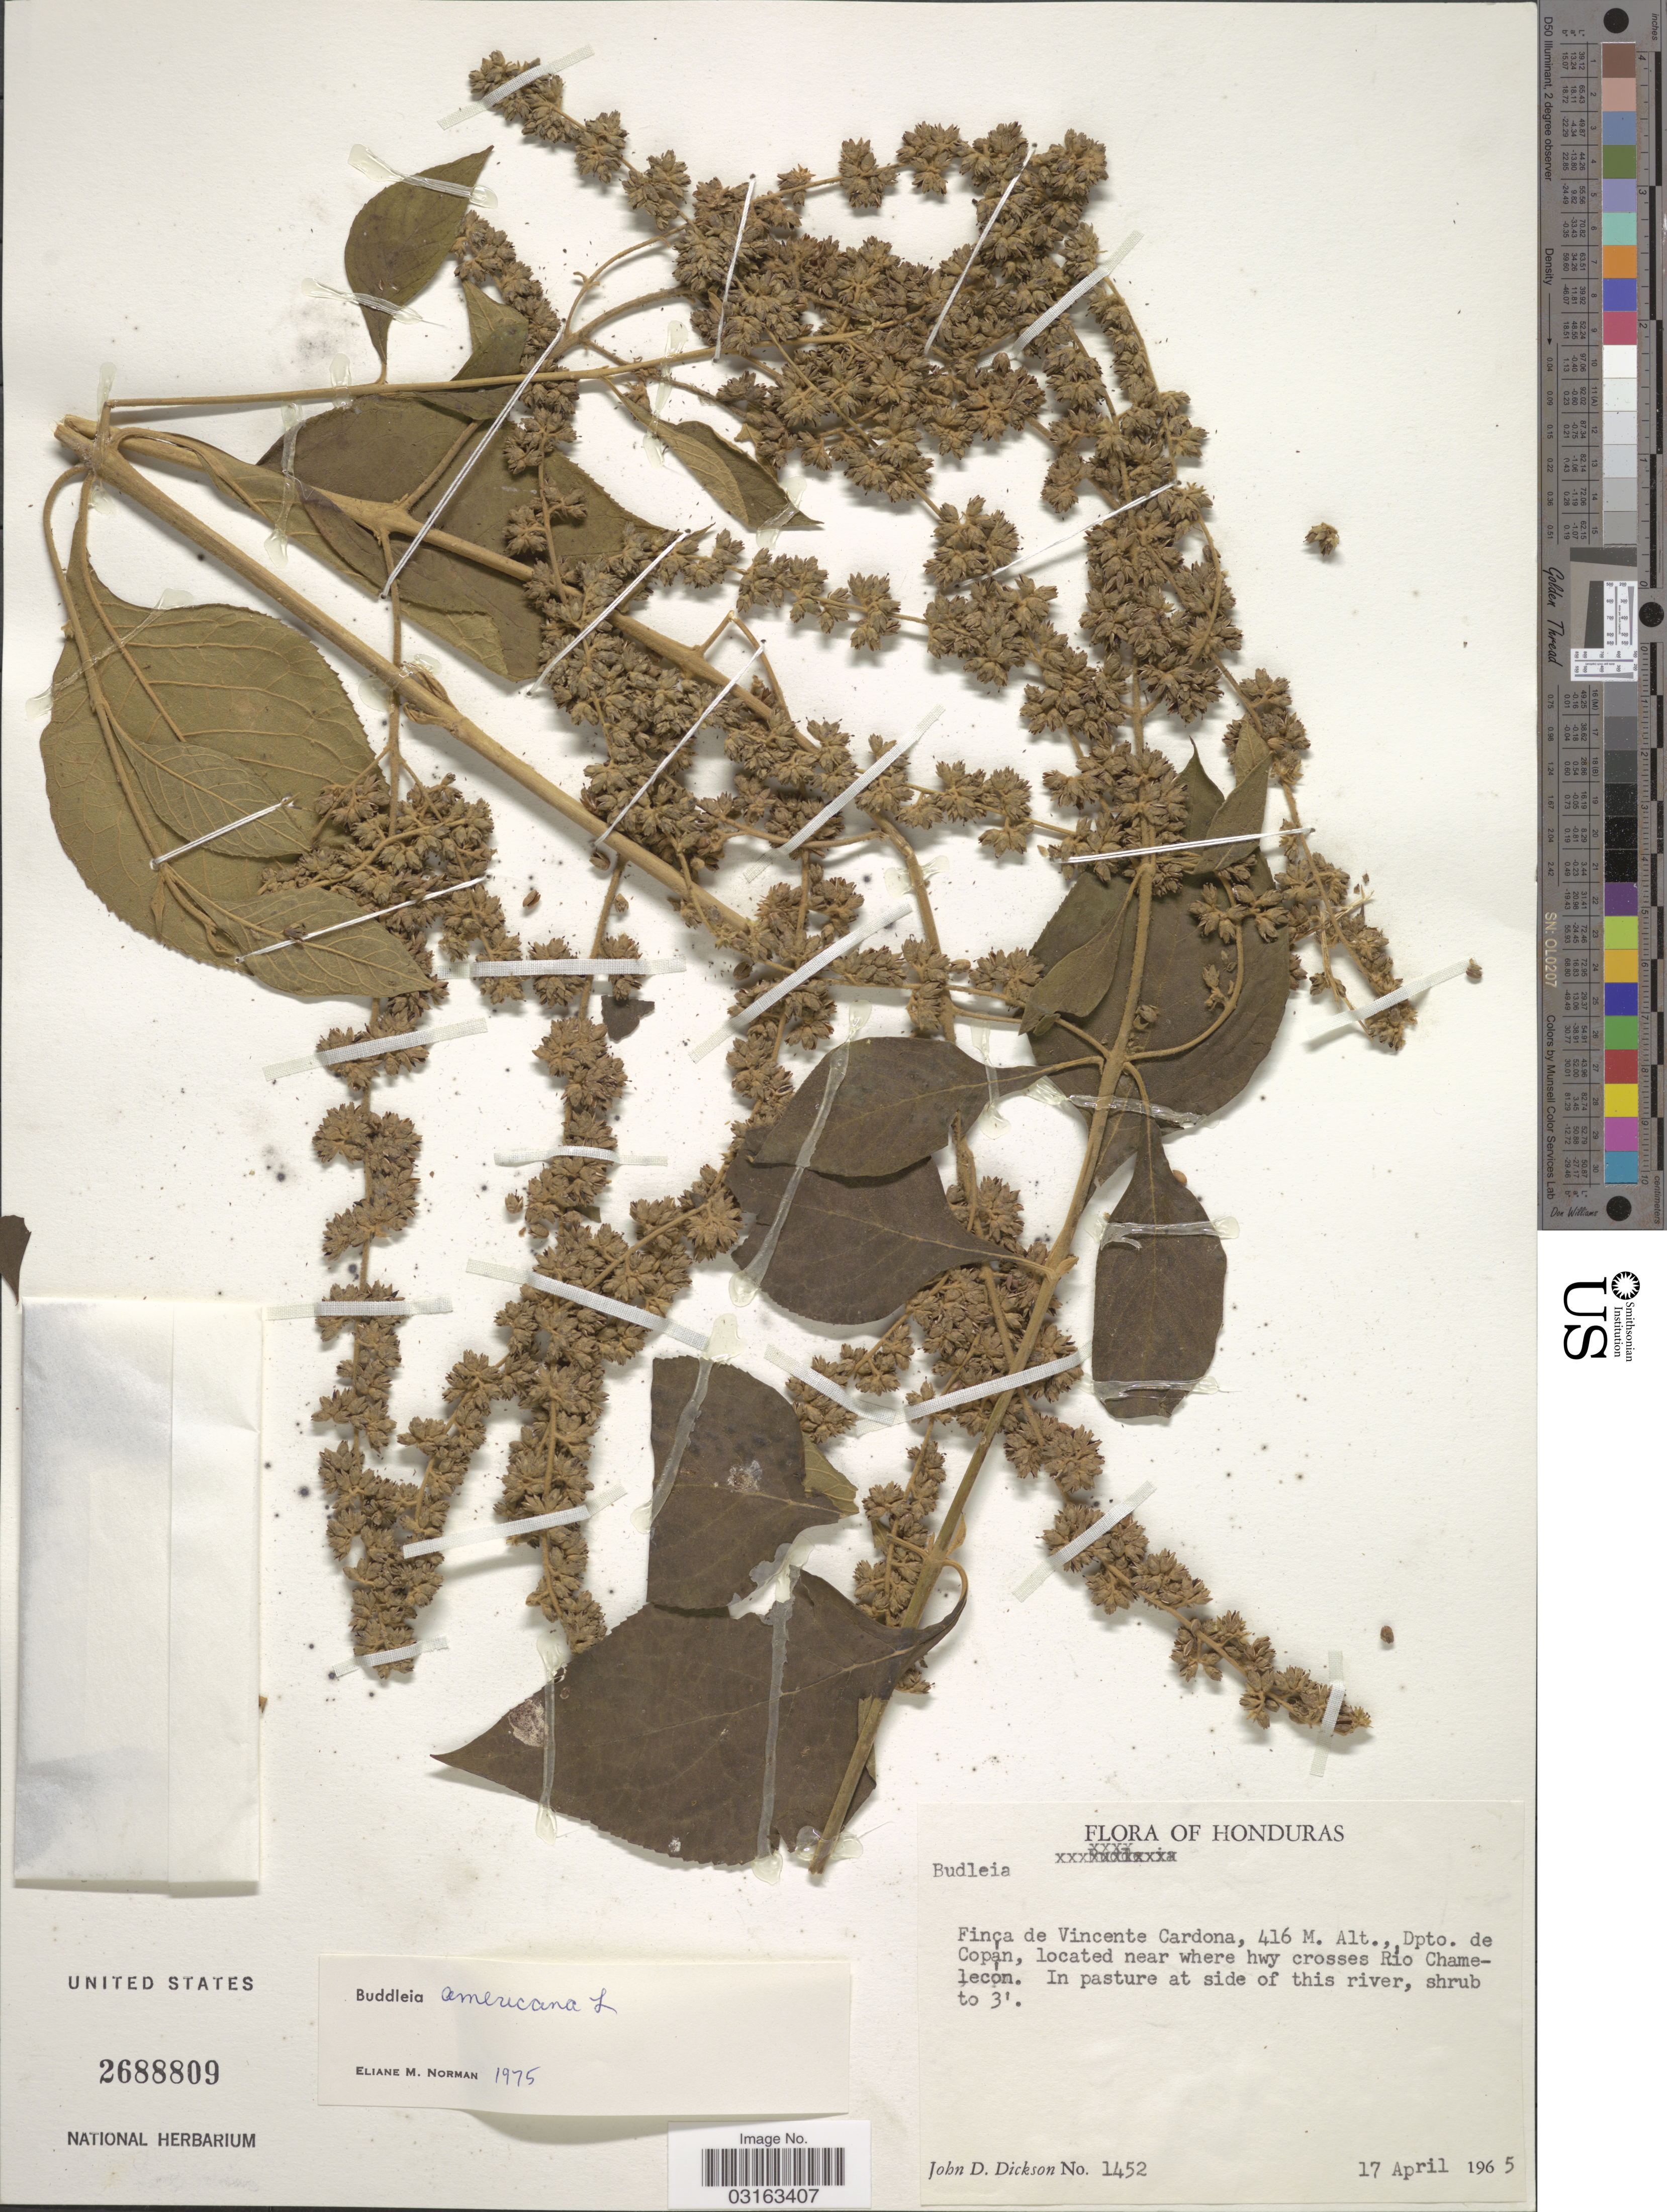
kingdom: Plantae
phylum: Tracheophyta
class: Magnoliopsida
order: Lamiales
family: Scrophulariaceae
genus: Buddleja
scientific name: Buddleja americana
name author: L.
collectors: J. Dickson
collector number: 1452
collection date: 1965-04-17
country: Honduras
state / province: Copán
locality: Finca de Vincente Gardona. Dpto. de Copán, located near where hwy crosses Río Chamelecón.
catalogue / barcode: US 2688809